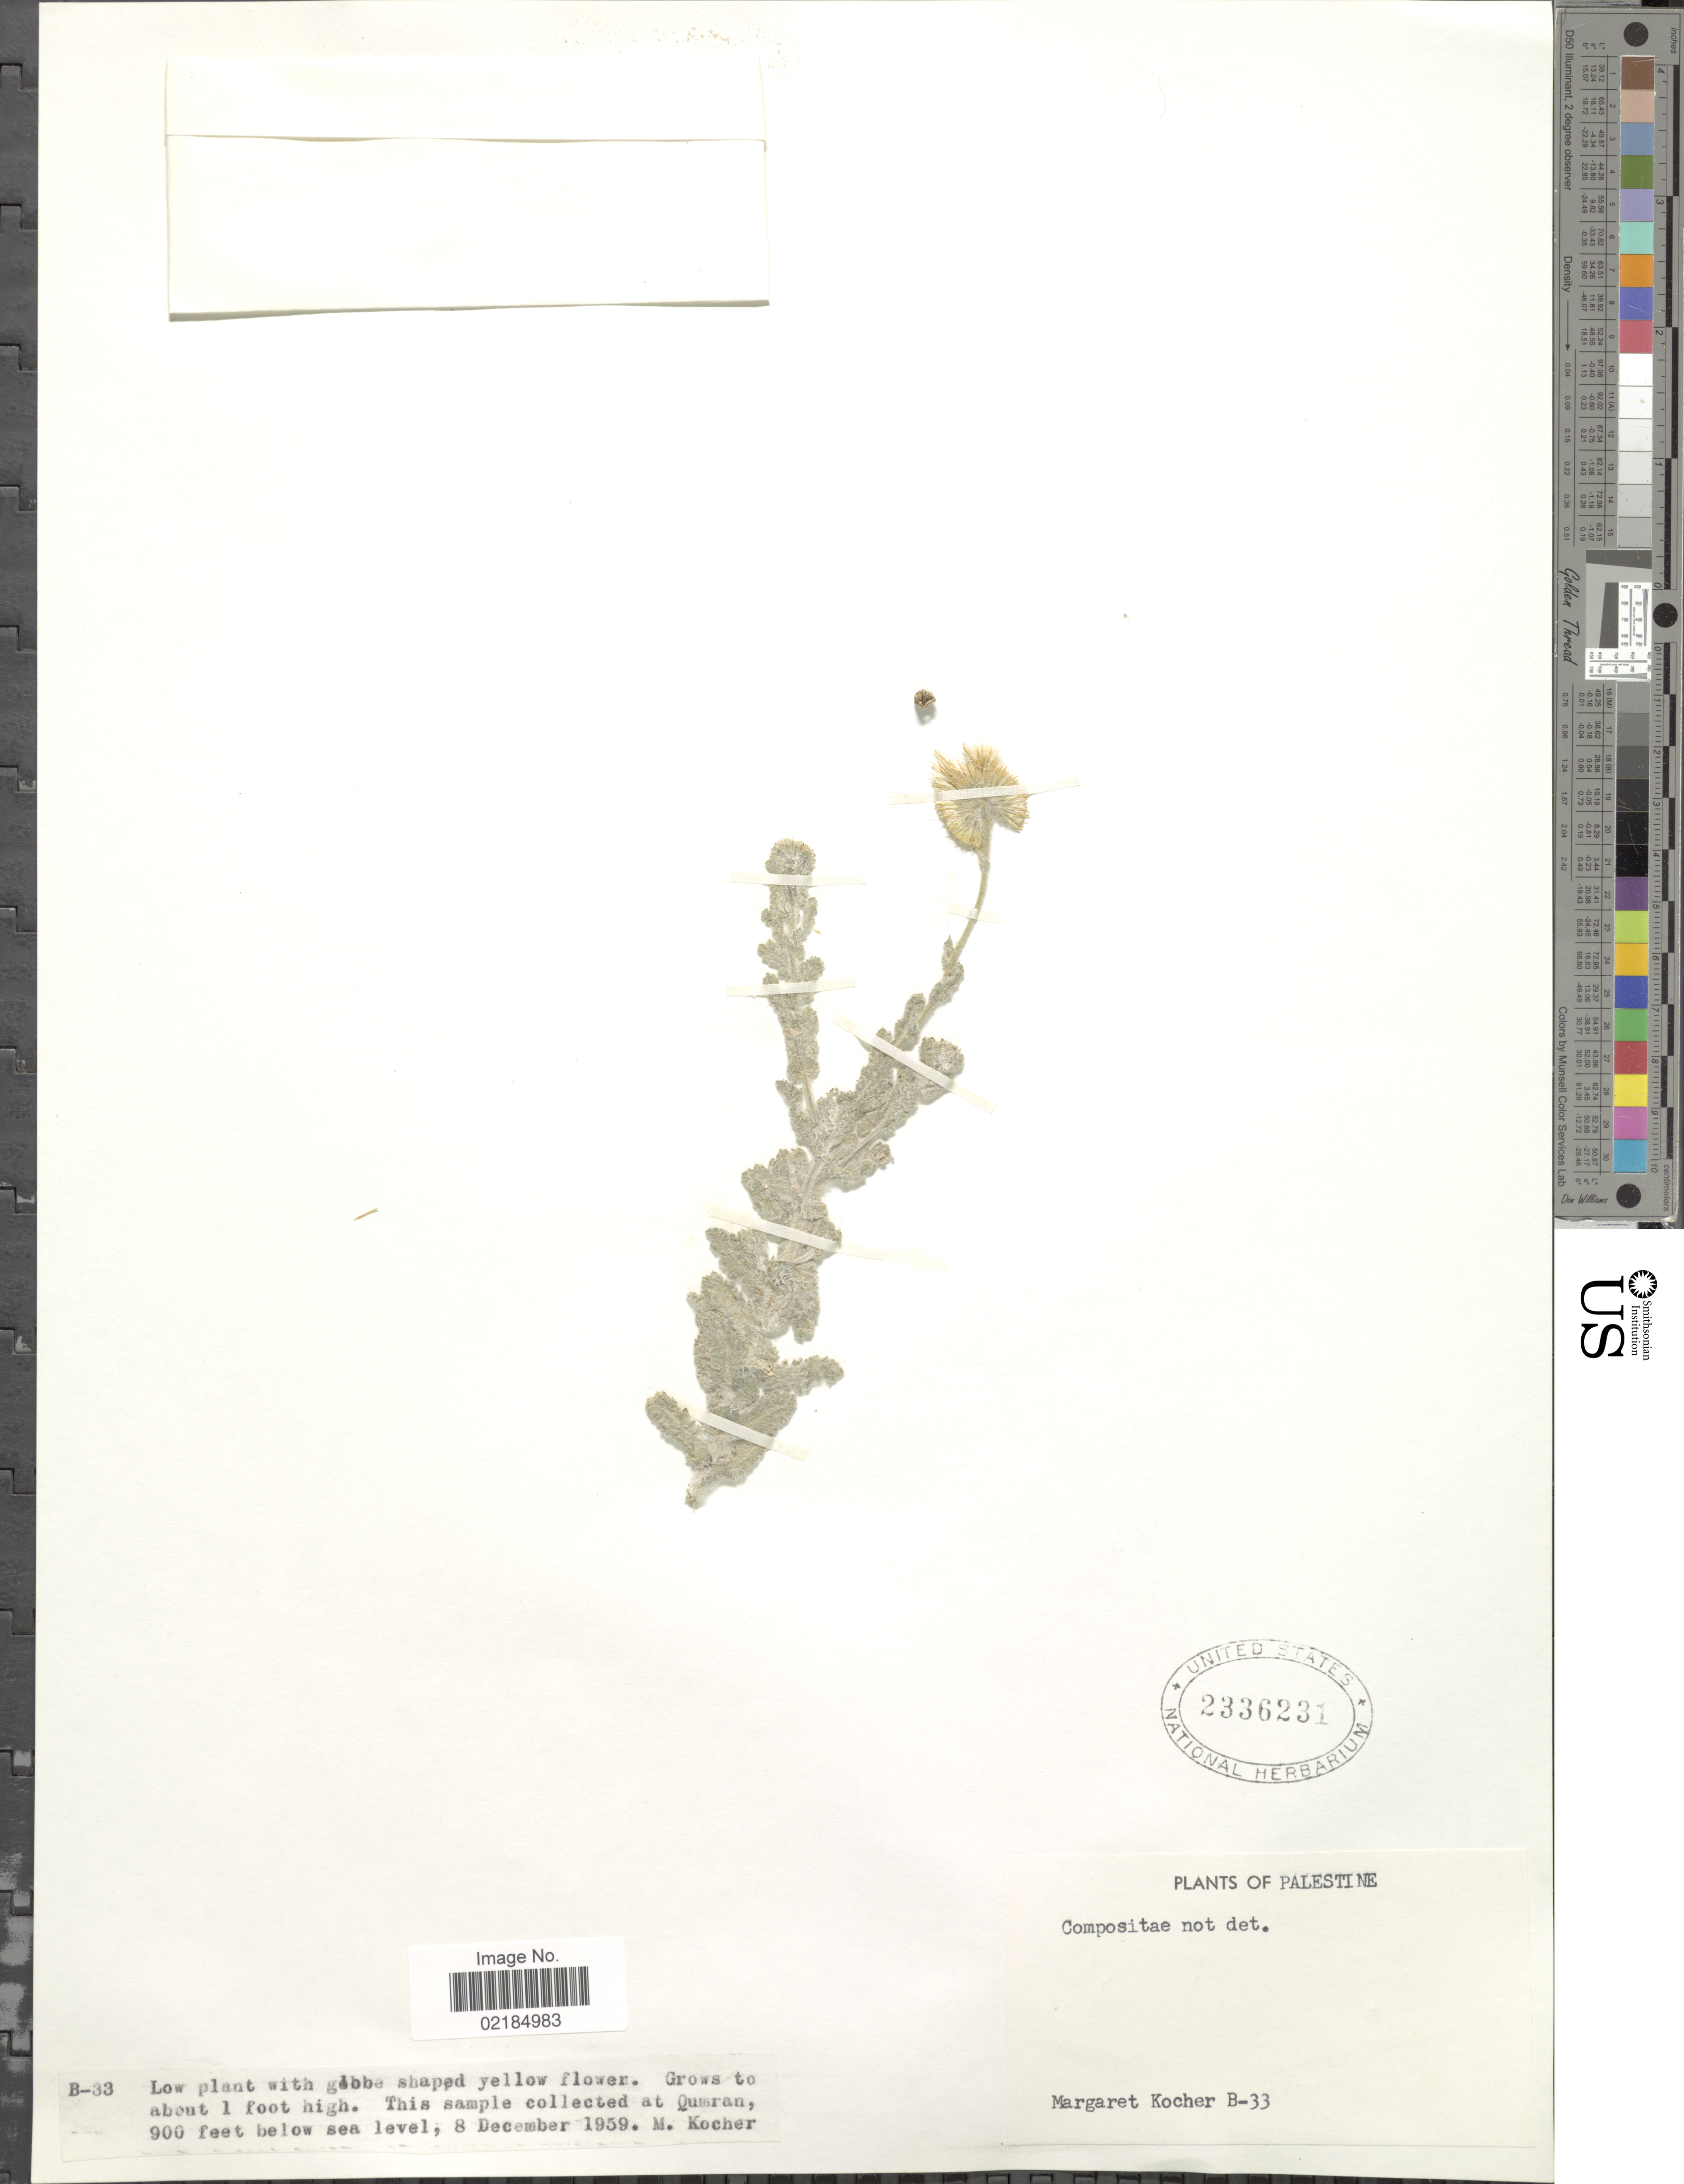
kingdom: Plantae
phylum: Tracheophyta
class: Magnoliopsida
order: Asterales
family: Asteraceae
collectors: M. Kocher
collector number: B-33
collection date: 1959-12-08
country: Israel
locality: Palestine. Collected at Qumran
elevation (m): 274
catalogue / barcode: US 2336231